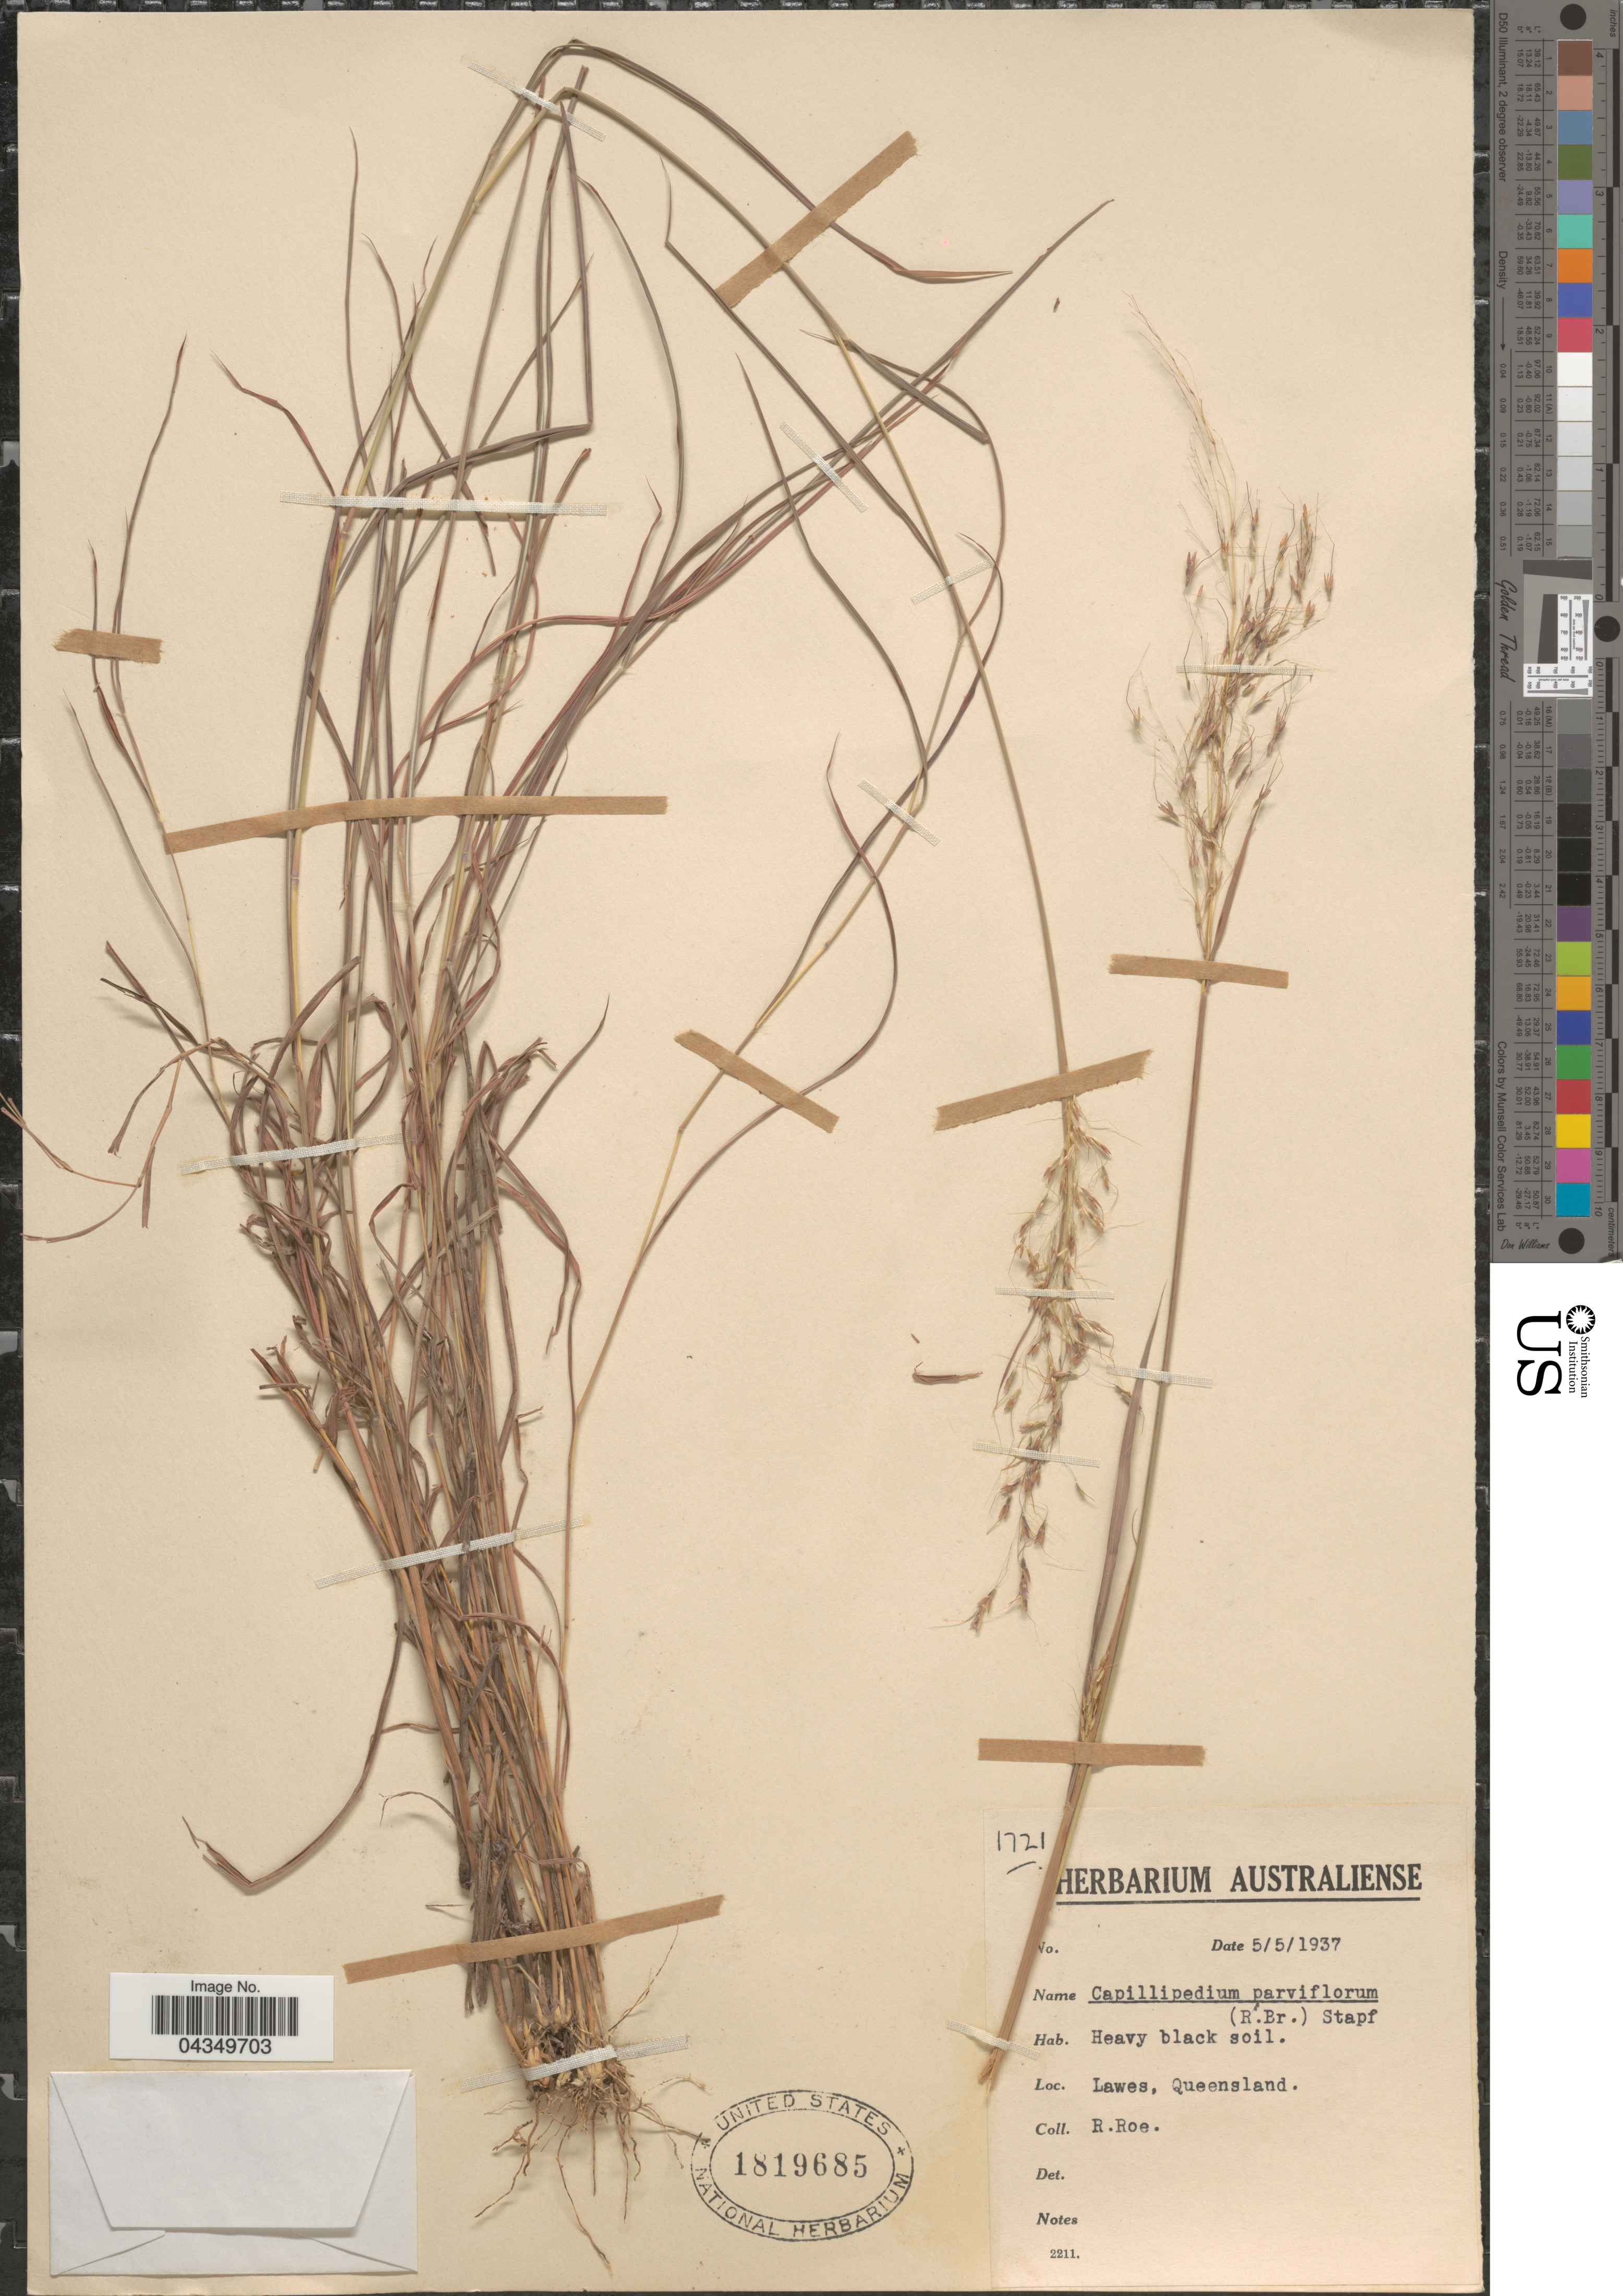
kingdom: Plantae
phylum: Tracheophyta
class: Liliopsida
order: Poales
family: Poaceae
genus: Capillipedium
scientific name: Capillipedium parviflorum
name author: (R. Br.) Stapf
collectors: R. Roe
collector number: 1721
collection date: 1937-05-05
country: Australia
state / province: Queensland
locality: Lawes.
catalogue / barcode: US 1819685